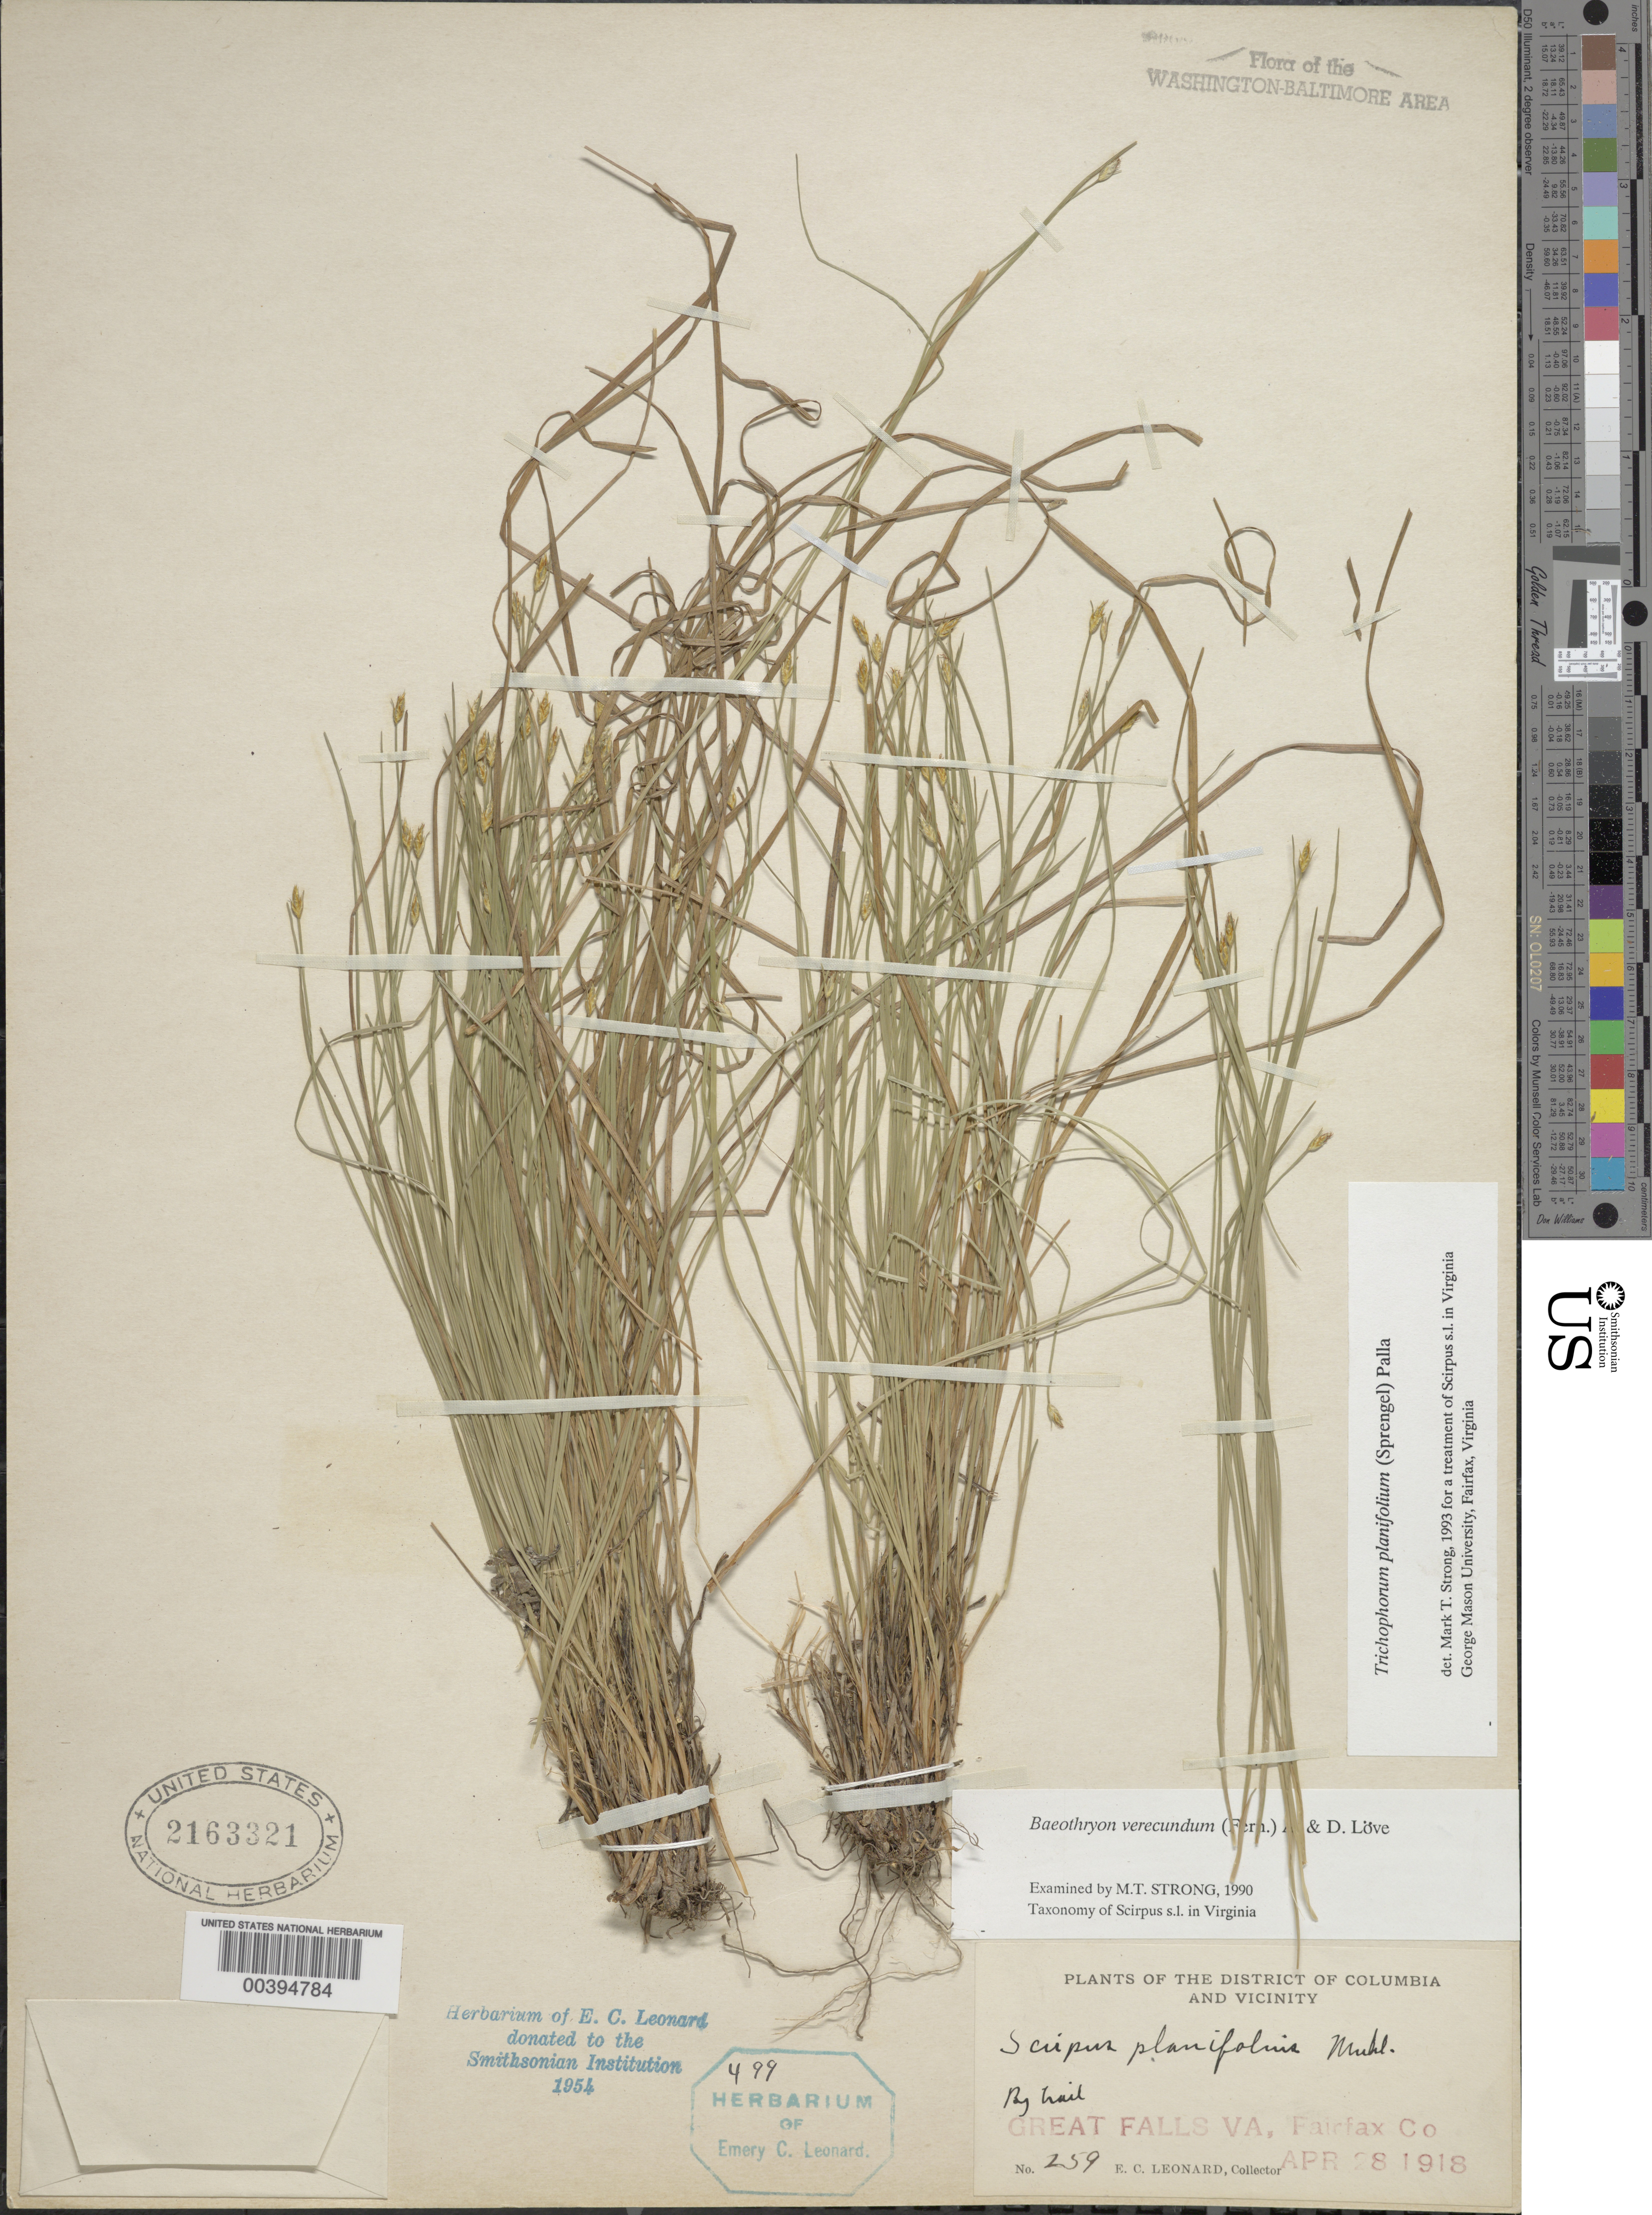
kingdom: Plantae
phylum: Tracheophyta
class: Liliopsida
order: Poales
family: Cyperaceae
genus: Trichophorum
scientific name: Trichophorum planifolium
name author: (Spreng.) Palla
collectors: E. C. Leonard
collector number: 259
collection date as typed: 28 Apr 1918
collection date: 1918-04-28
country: United States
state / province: Virginia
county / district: Fairfax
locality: Great Falls C. & O. Canal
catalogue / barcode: US 2163321